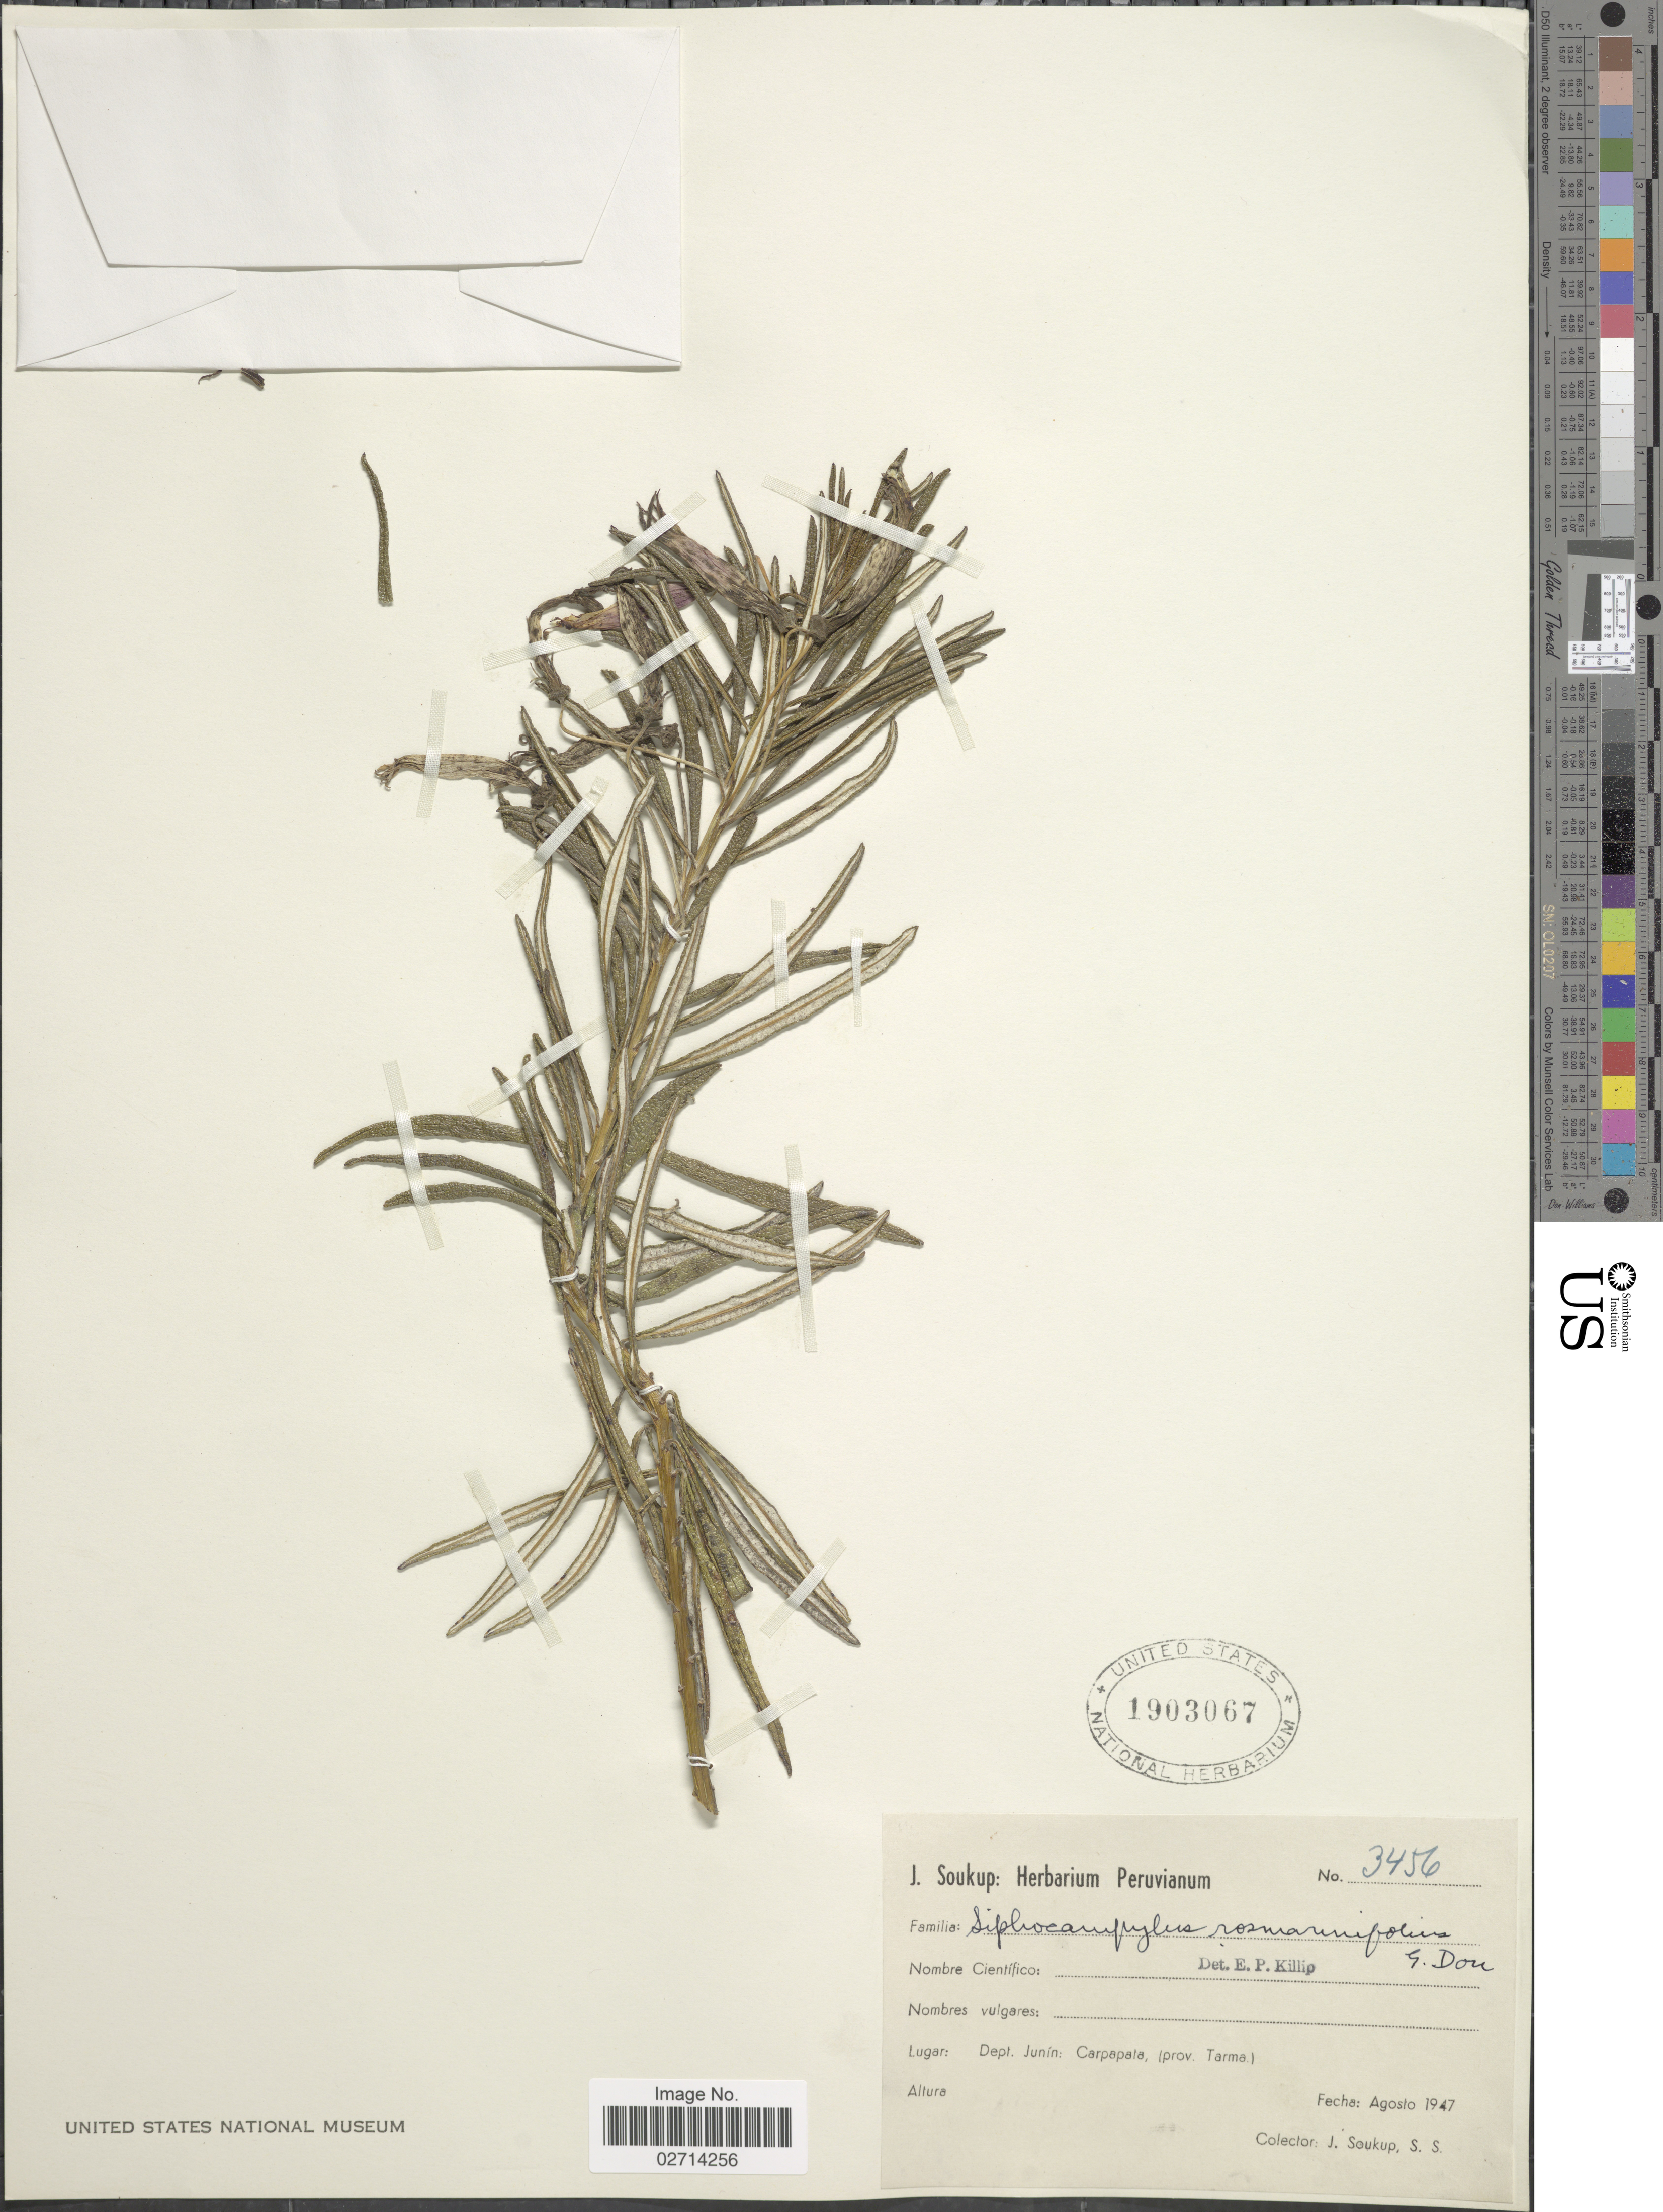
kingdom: Plantae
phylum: Tracheophyta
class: Magnoliopsida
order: Asterales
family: Campanulaceae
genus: Siphocampylus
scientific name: Siphocampylus rosmarinifolius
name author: G. Don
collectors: J. J. Soukup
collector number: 3456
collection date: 1947-08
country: Peru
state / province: Junín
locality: Carpapata, (prov. Tarma)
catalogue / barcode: US 1903067